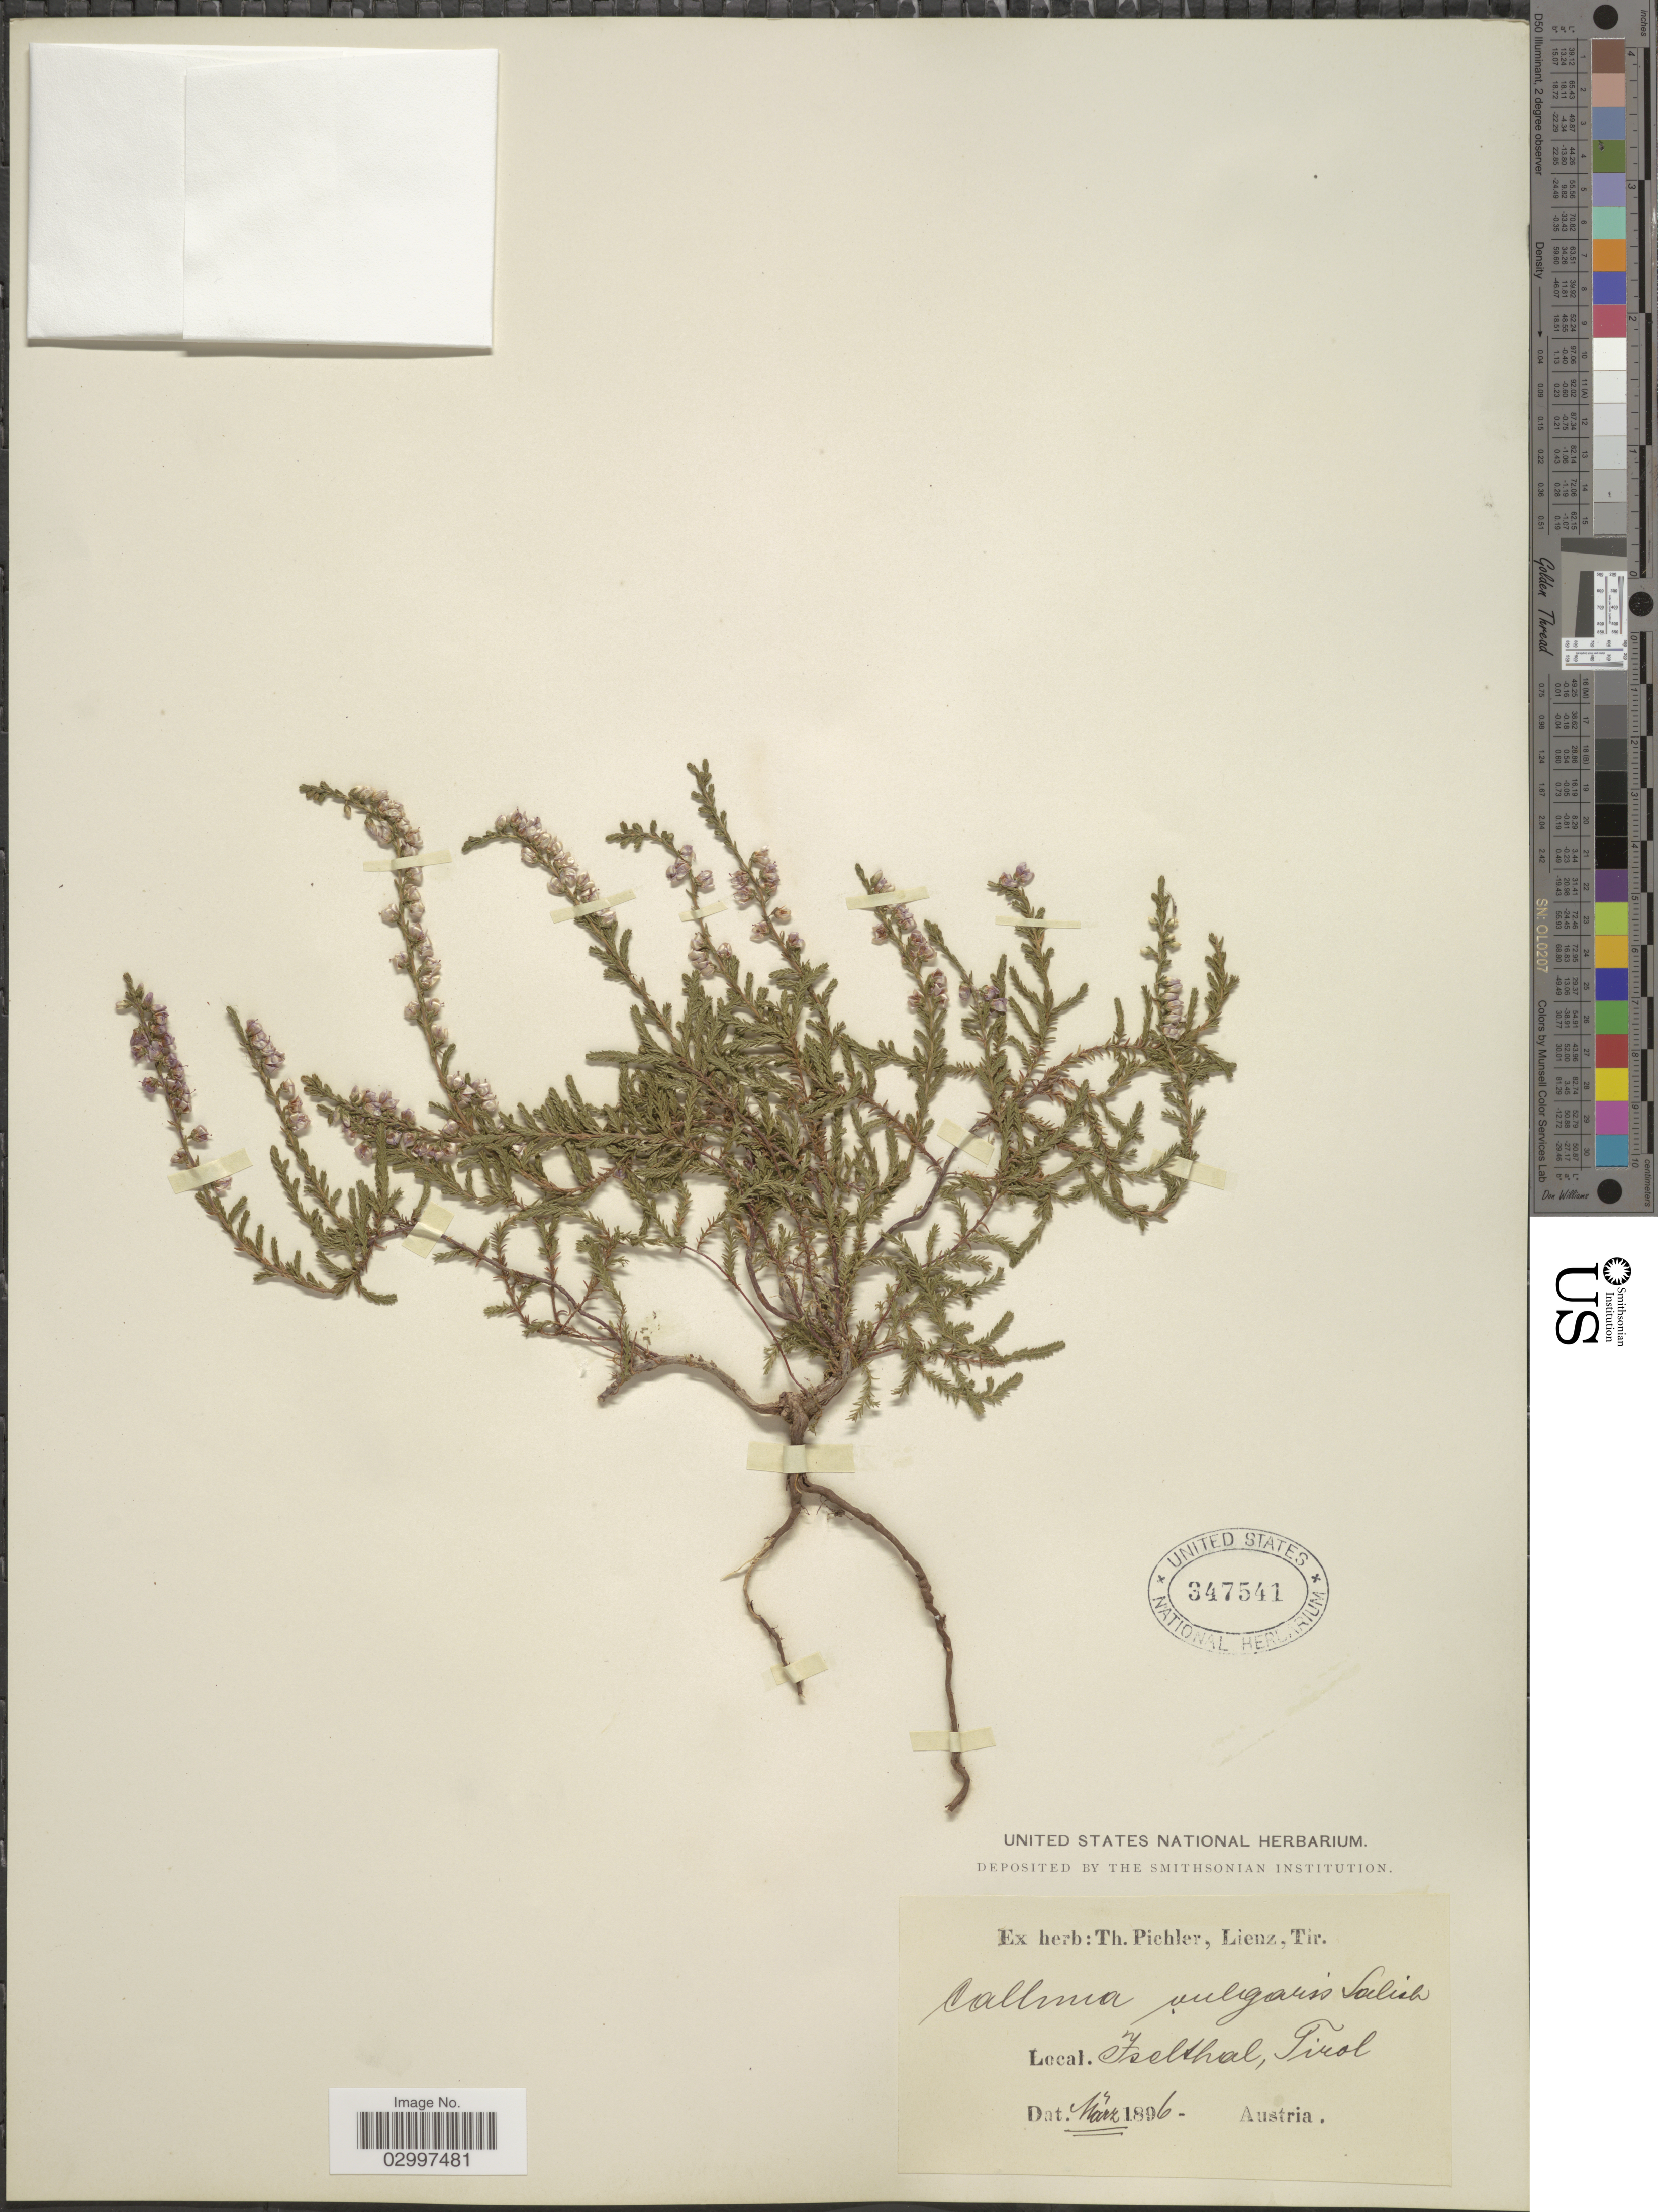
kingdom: Plantae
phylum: Tracheophyta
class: Magnoliopsida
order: Ericales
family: Ericaceae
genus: Calluna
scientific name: Calluna vulgaris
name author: (L.) Hull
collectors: ex herb. T. Pichler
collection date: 1896-03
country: Austria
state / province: Tirol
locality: Iselthal.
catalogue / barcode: US 347541